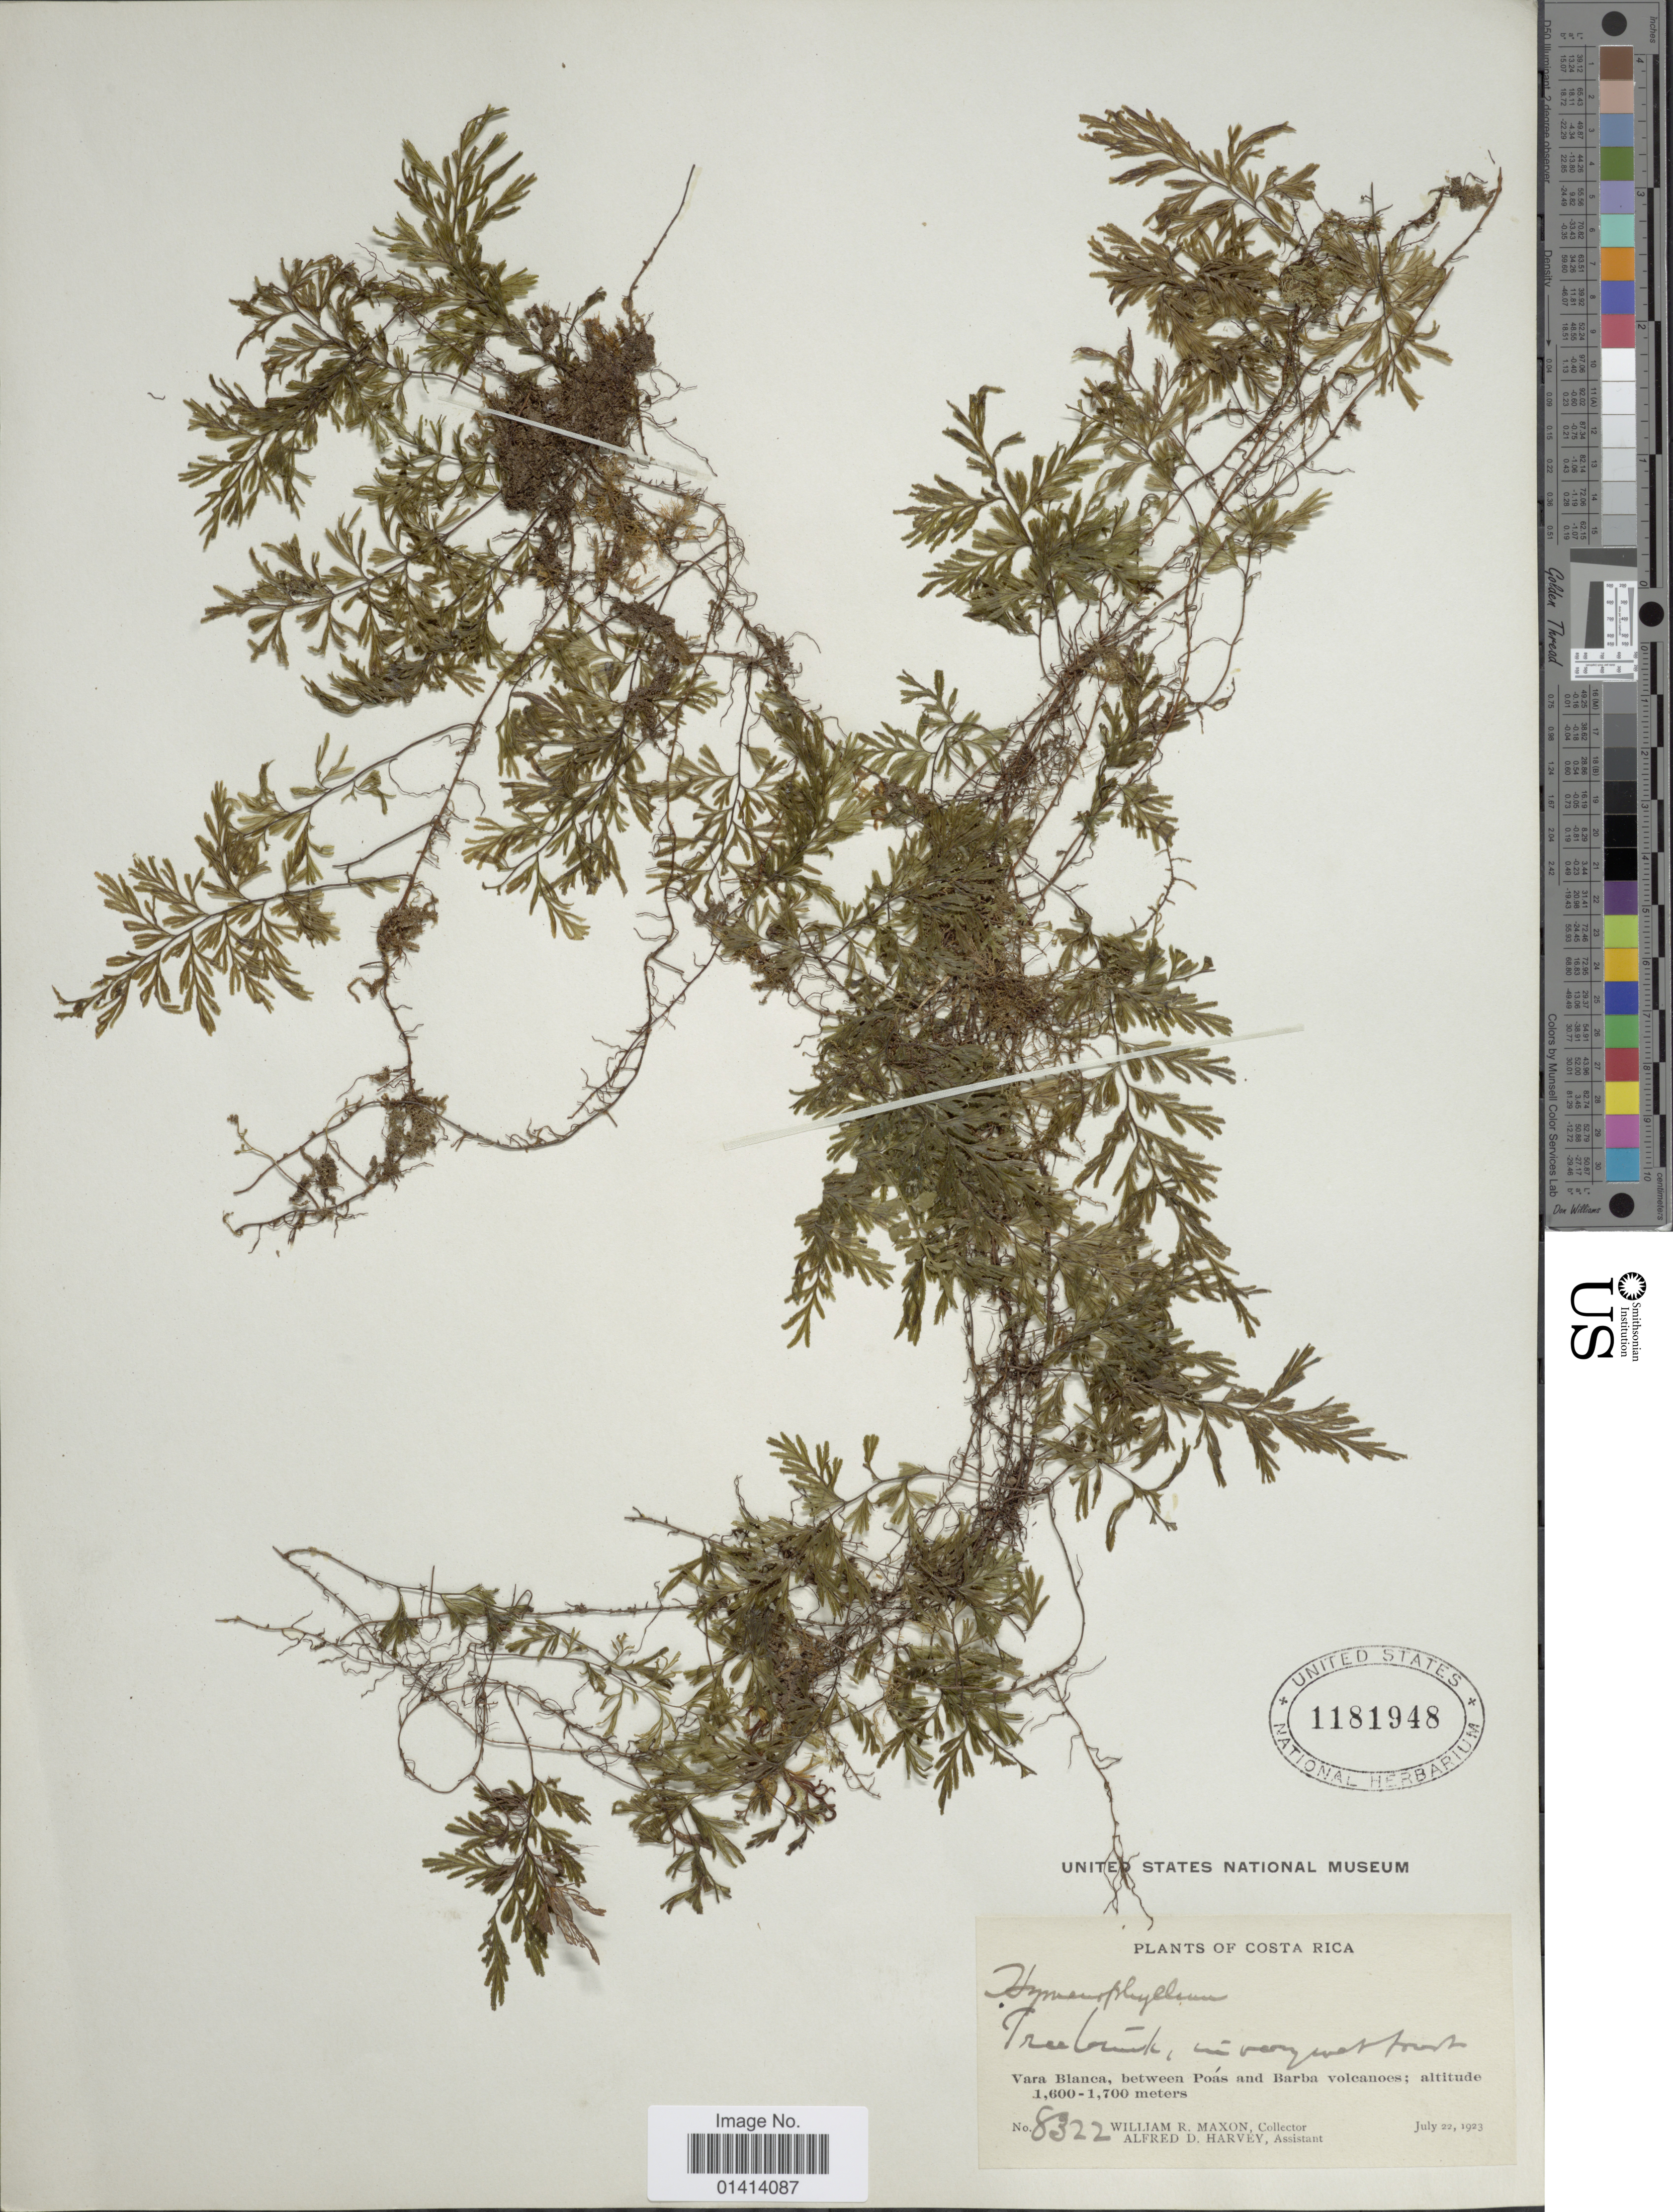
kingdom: Plantae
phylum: Tracheophyta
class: Polypodiopsida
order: Hymenophyllales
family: Hymenophyllaceae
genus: Hymenophyllum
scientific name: Hymenophyllum fucoides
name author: (Sw.) Sw.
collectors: W. R. Maxon & A. D. Harvey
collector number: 8322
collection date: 1923-07-22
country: Costa Rica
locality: Vara Blanca, between Poás and Barba volcanoes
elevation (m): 1600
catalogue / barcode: US 1181948